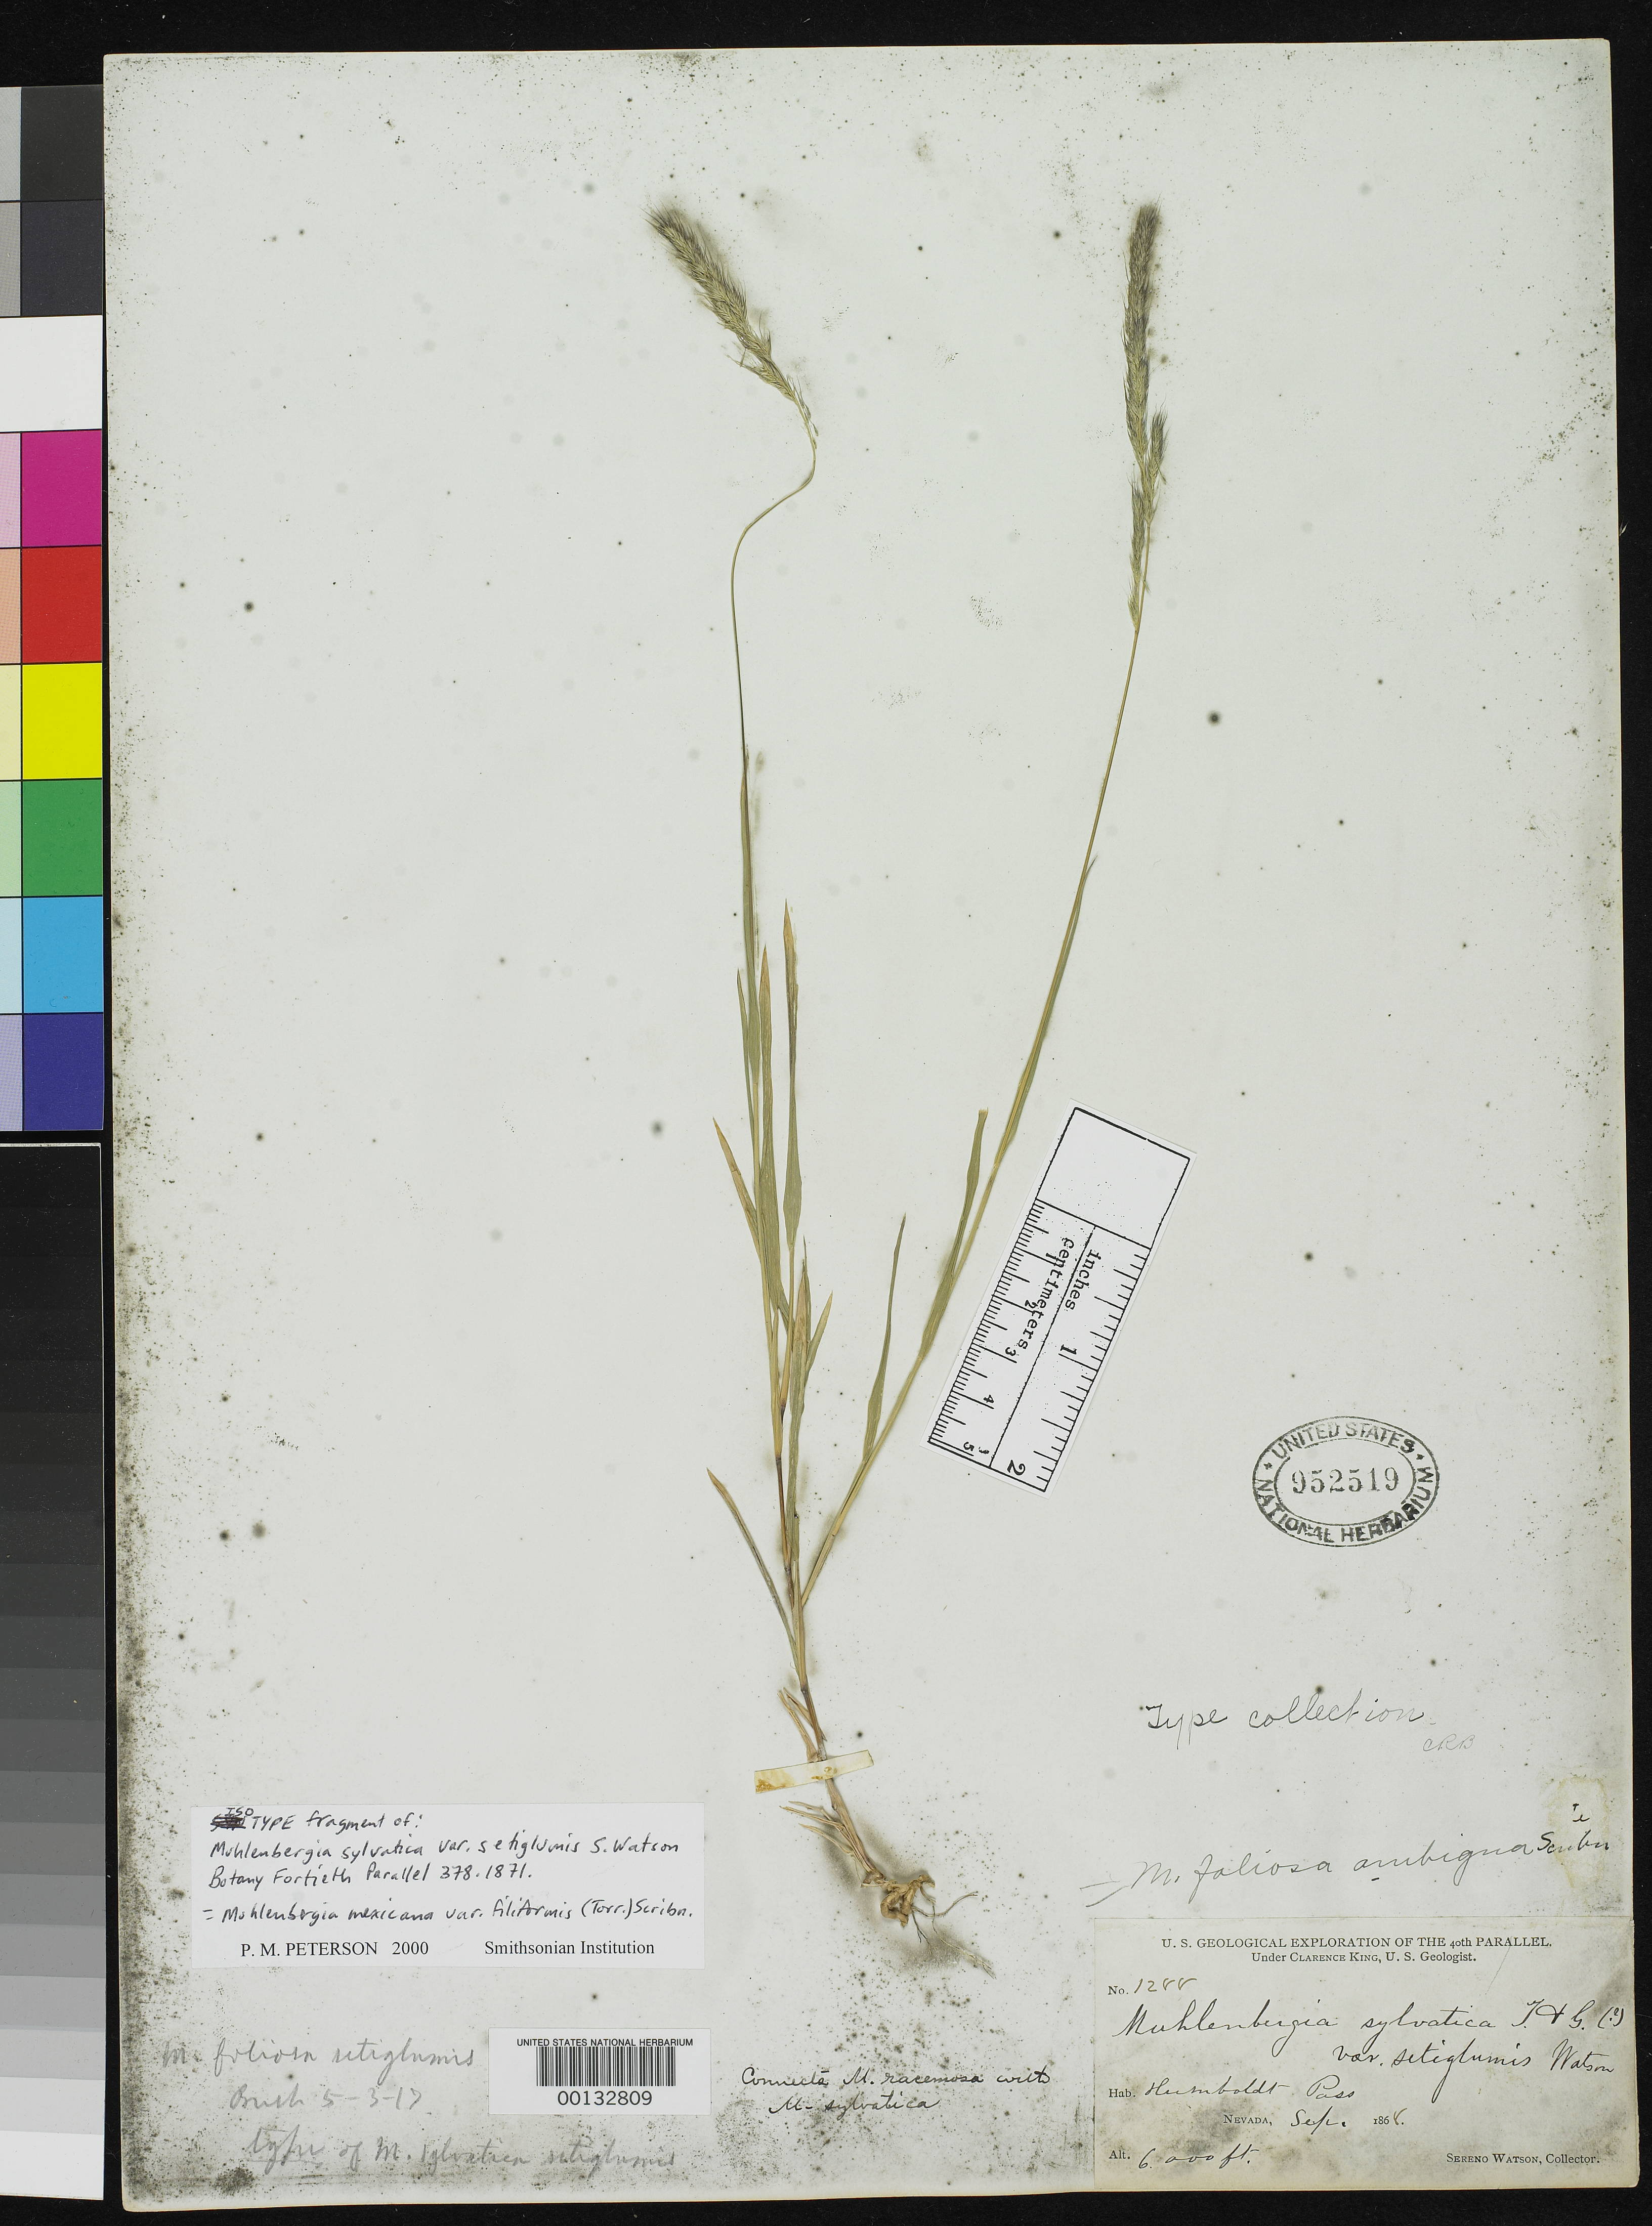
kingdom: Plantae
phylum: Tracheophyta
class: Liliopsida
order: Poales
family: Poaceae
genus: Muhlenbergia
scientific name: Muhlenbergia sylvatica var. setiglumis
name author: S. Watson in C. King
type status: Syntype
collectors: S. Watson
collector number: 1288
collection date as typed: Sep 1868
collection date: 1868-09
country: United States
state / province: Nevada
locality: Humboldt Pass; alt. 6000 ft.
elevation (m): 1829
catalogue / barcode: US 952519